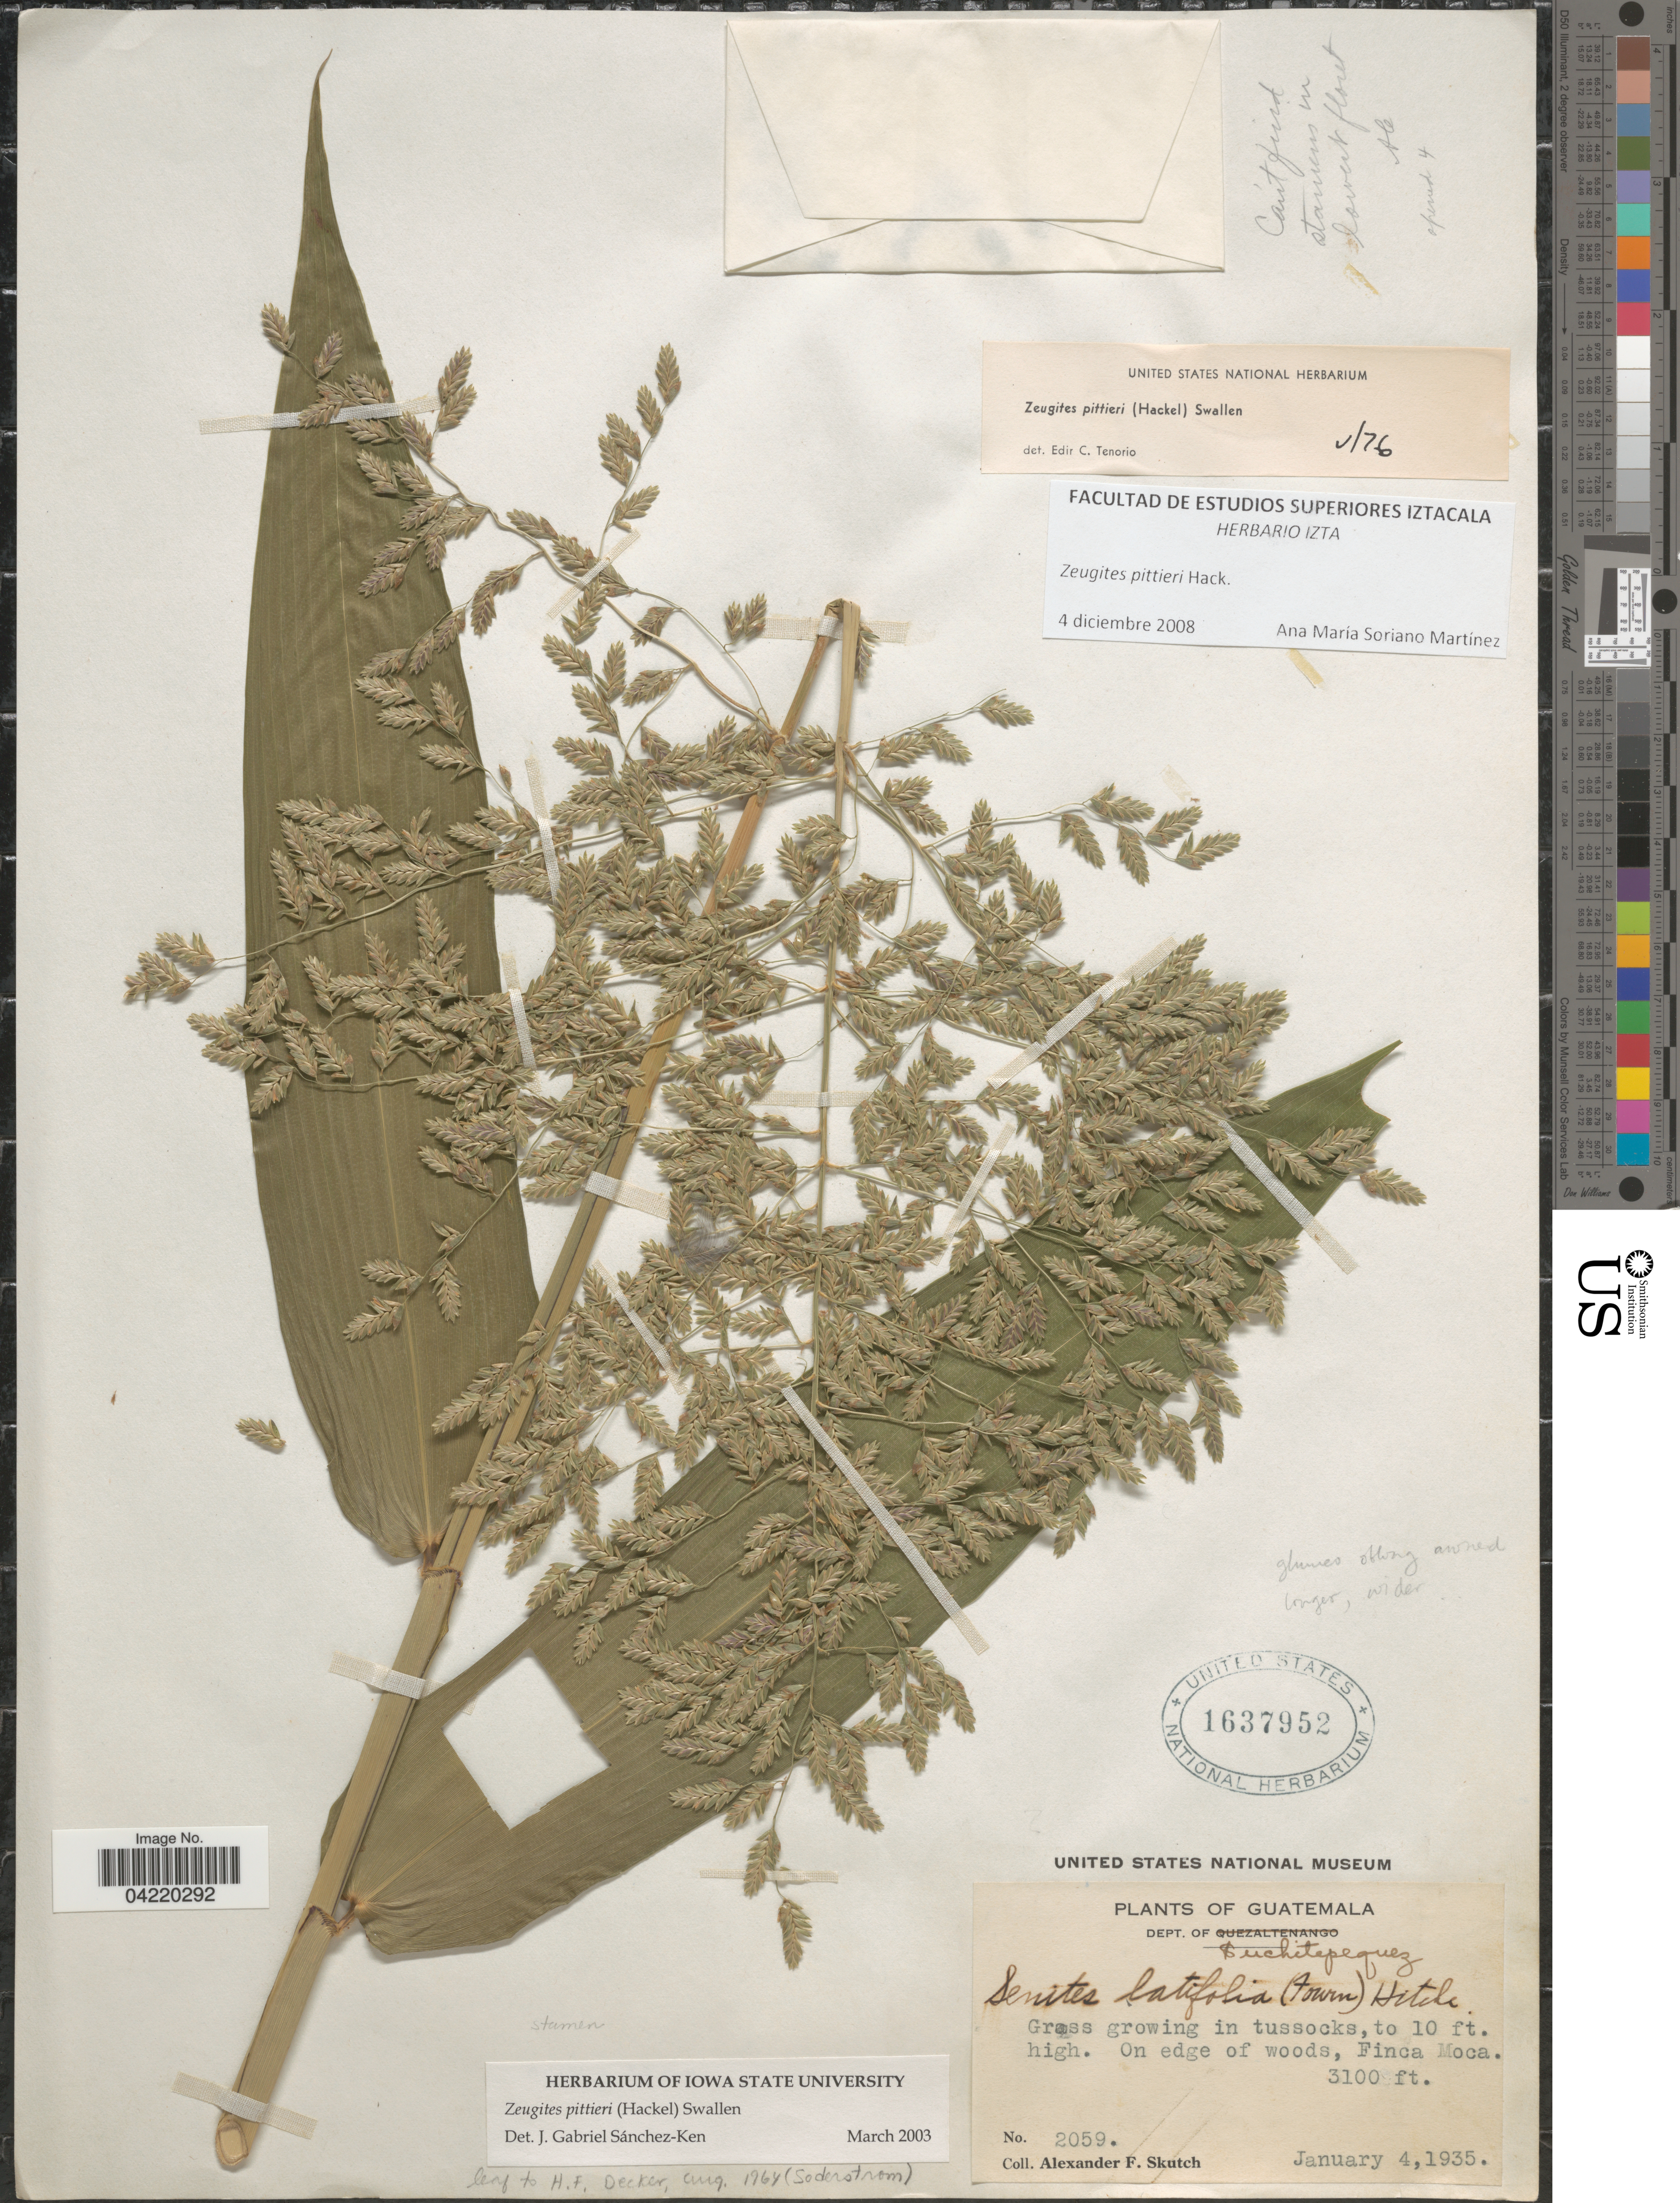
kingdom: Plantae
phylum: Tracheophyta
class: Liliopsida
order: Poales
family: Poaceae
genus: Zeugites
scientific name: Zeugites pittieri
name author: Hack.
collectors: A. F. Skutch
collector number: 2059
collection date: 1935-01-04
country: Guatemala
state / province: Suchitepequez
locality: Dept. of Suchitepequez. On edge of woods, Finca Moca.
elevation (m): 945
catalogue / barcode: US 1637952